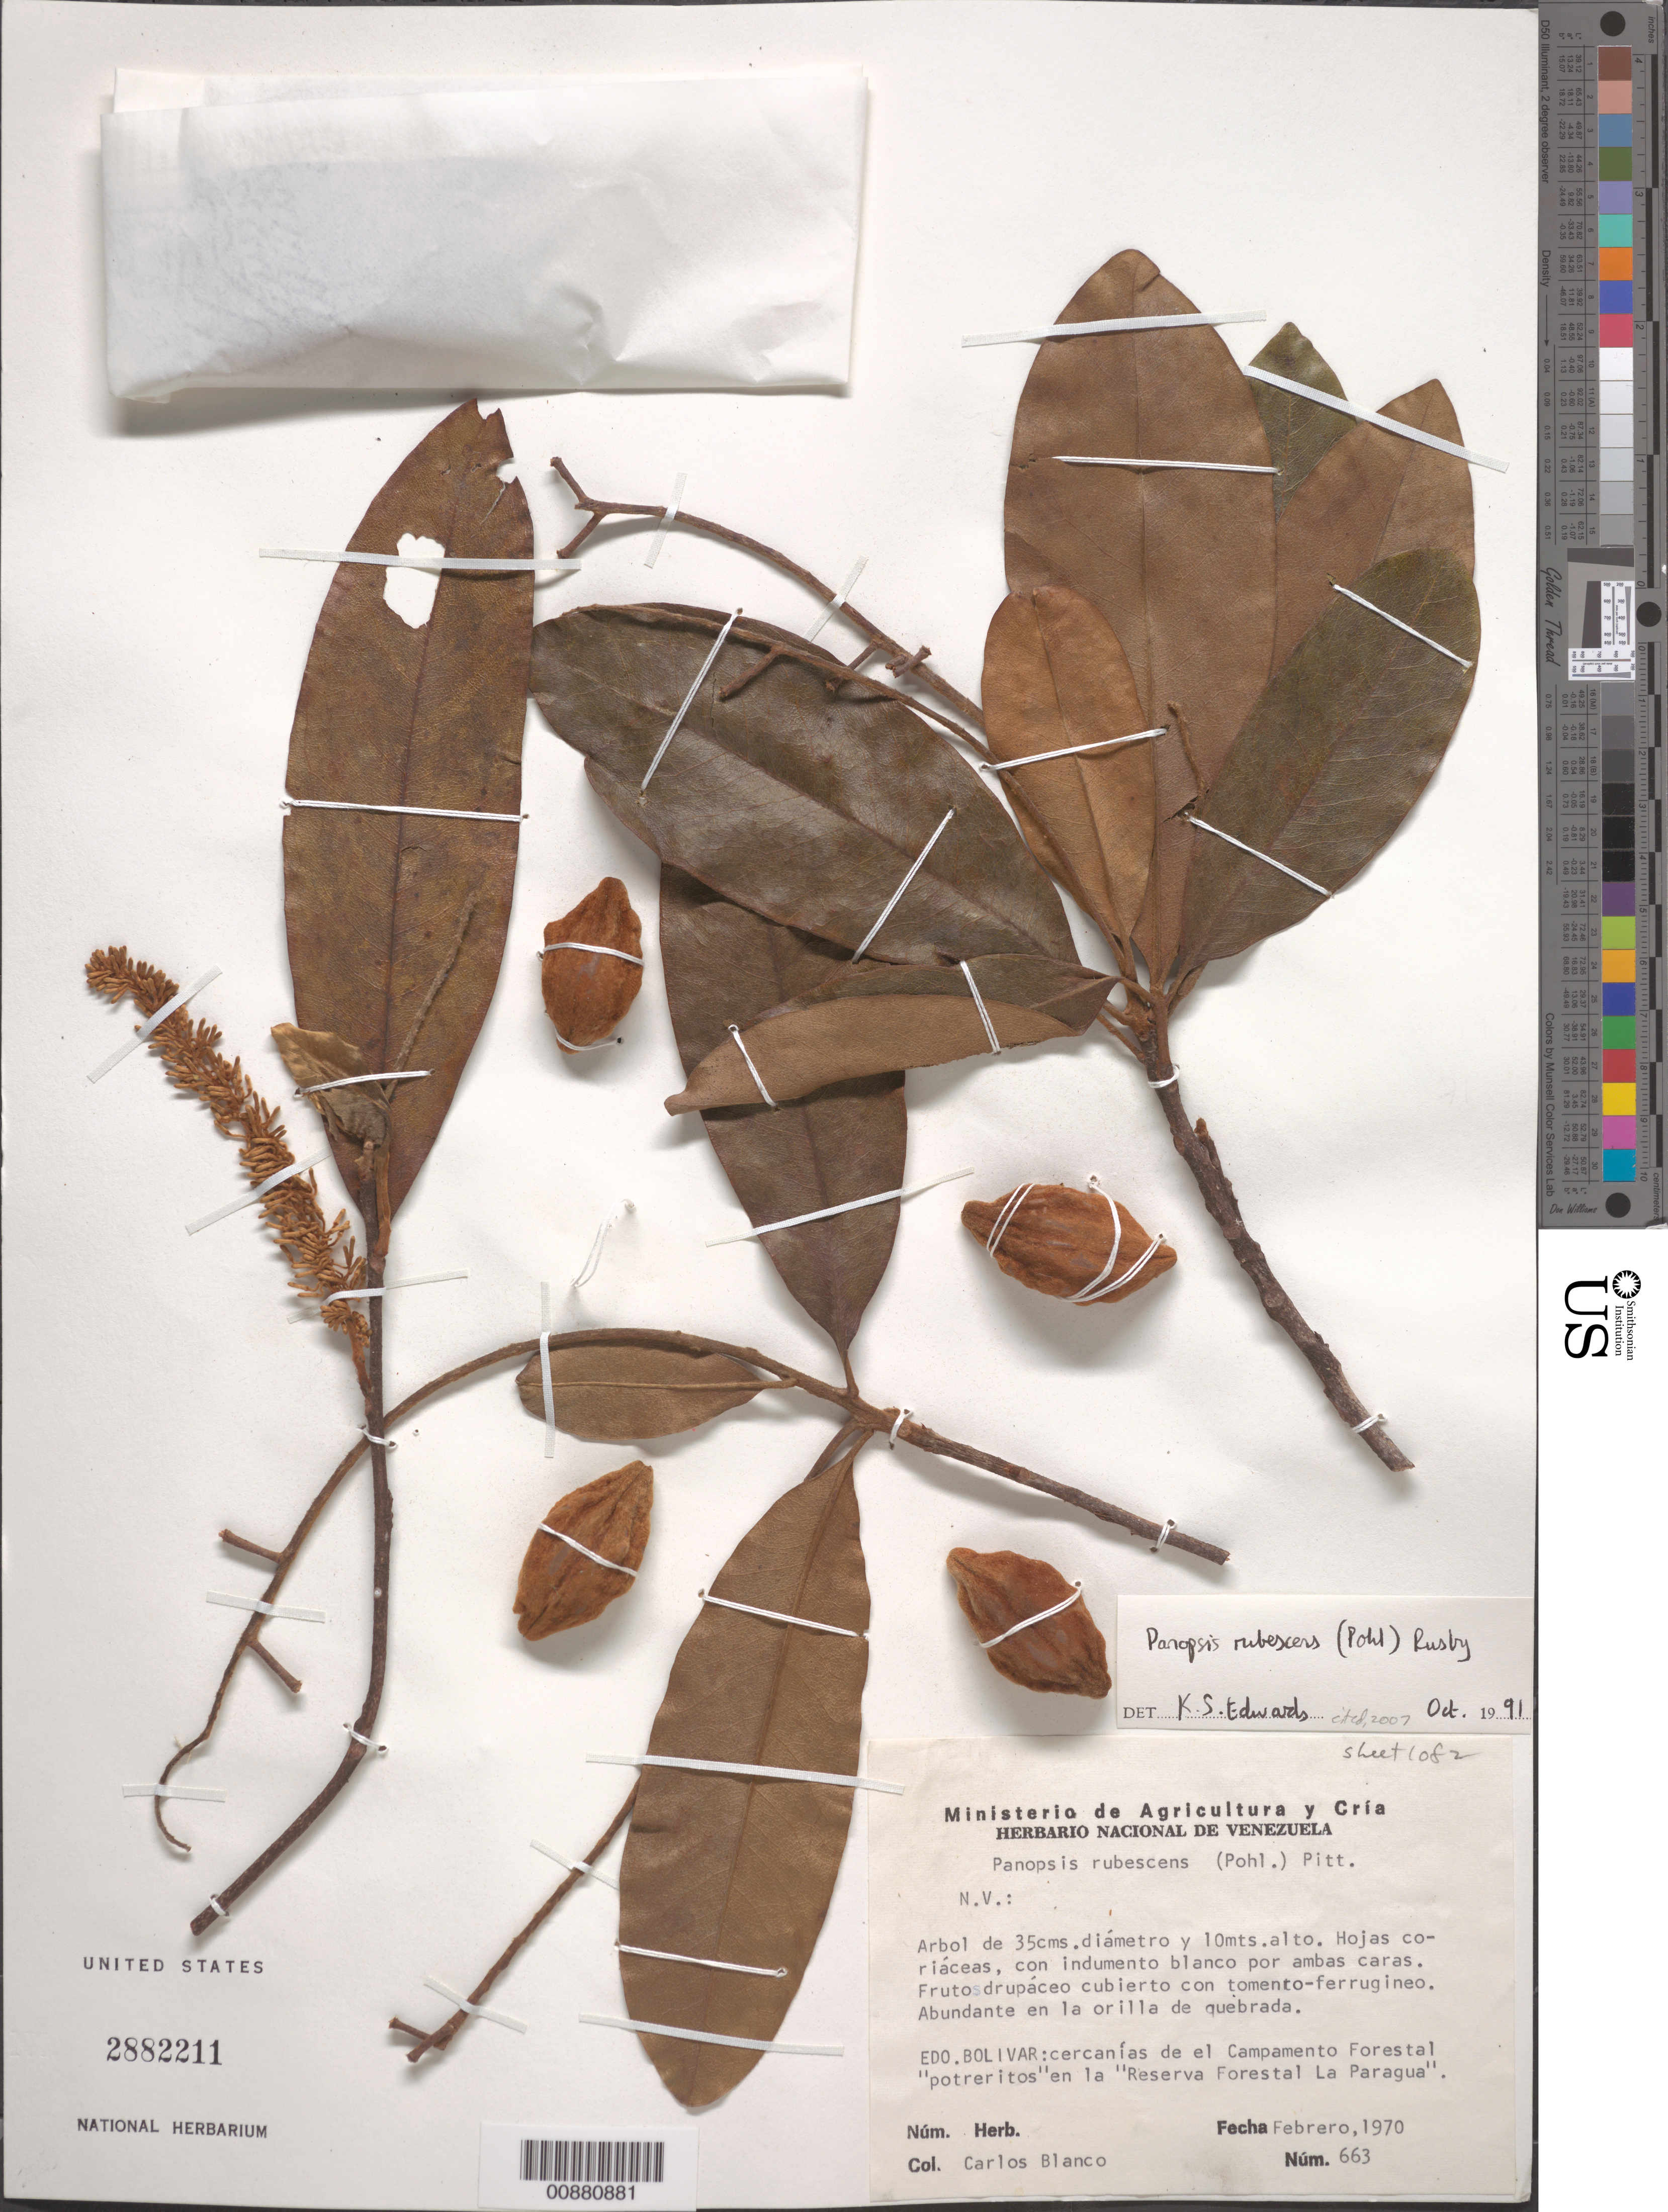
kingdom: Plantae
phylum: Tracheophyta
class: Magnoliopsida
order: Proteales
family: Proteaceae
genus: Panopsis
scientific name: Panopsis rubescens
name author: (Pohl) Pittier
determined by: Edwards, K. S.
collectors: C. A. Blanco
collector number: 663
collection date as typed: Feb-70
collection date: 1970-02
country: Venezuela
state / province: Bolívar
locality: Reserva Forestal La Paragua, cercanias de el Campamento Forestal "Potreritos"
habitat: Orilla de quebrada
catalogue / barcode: US 2882211